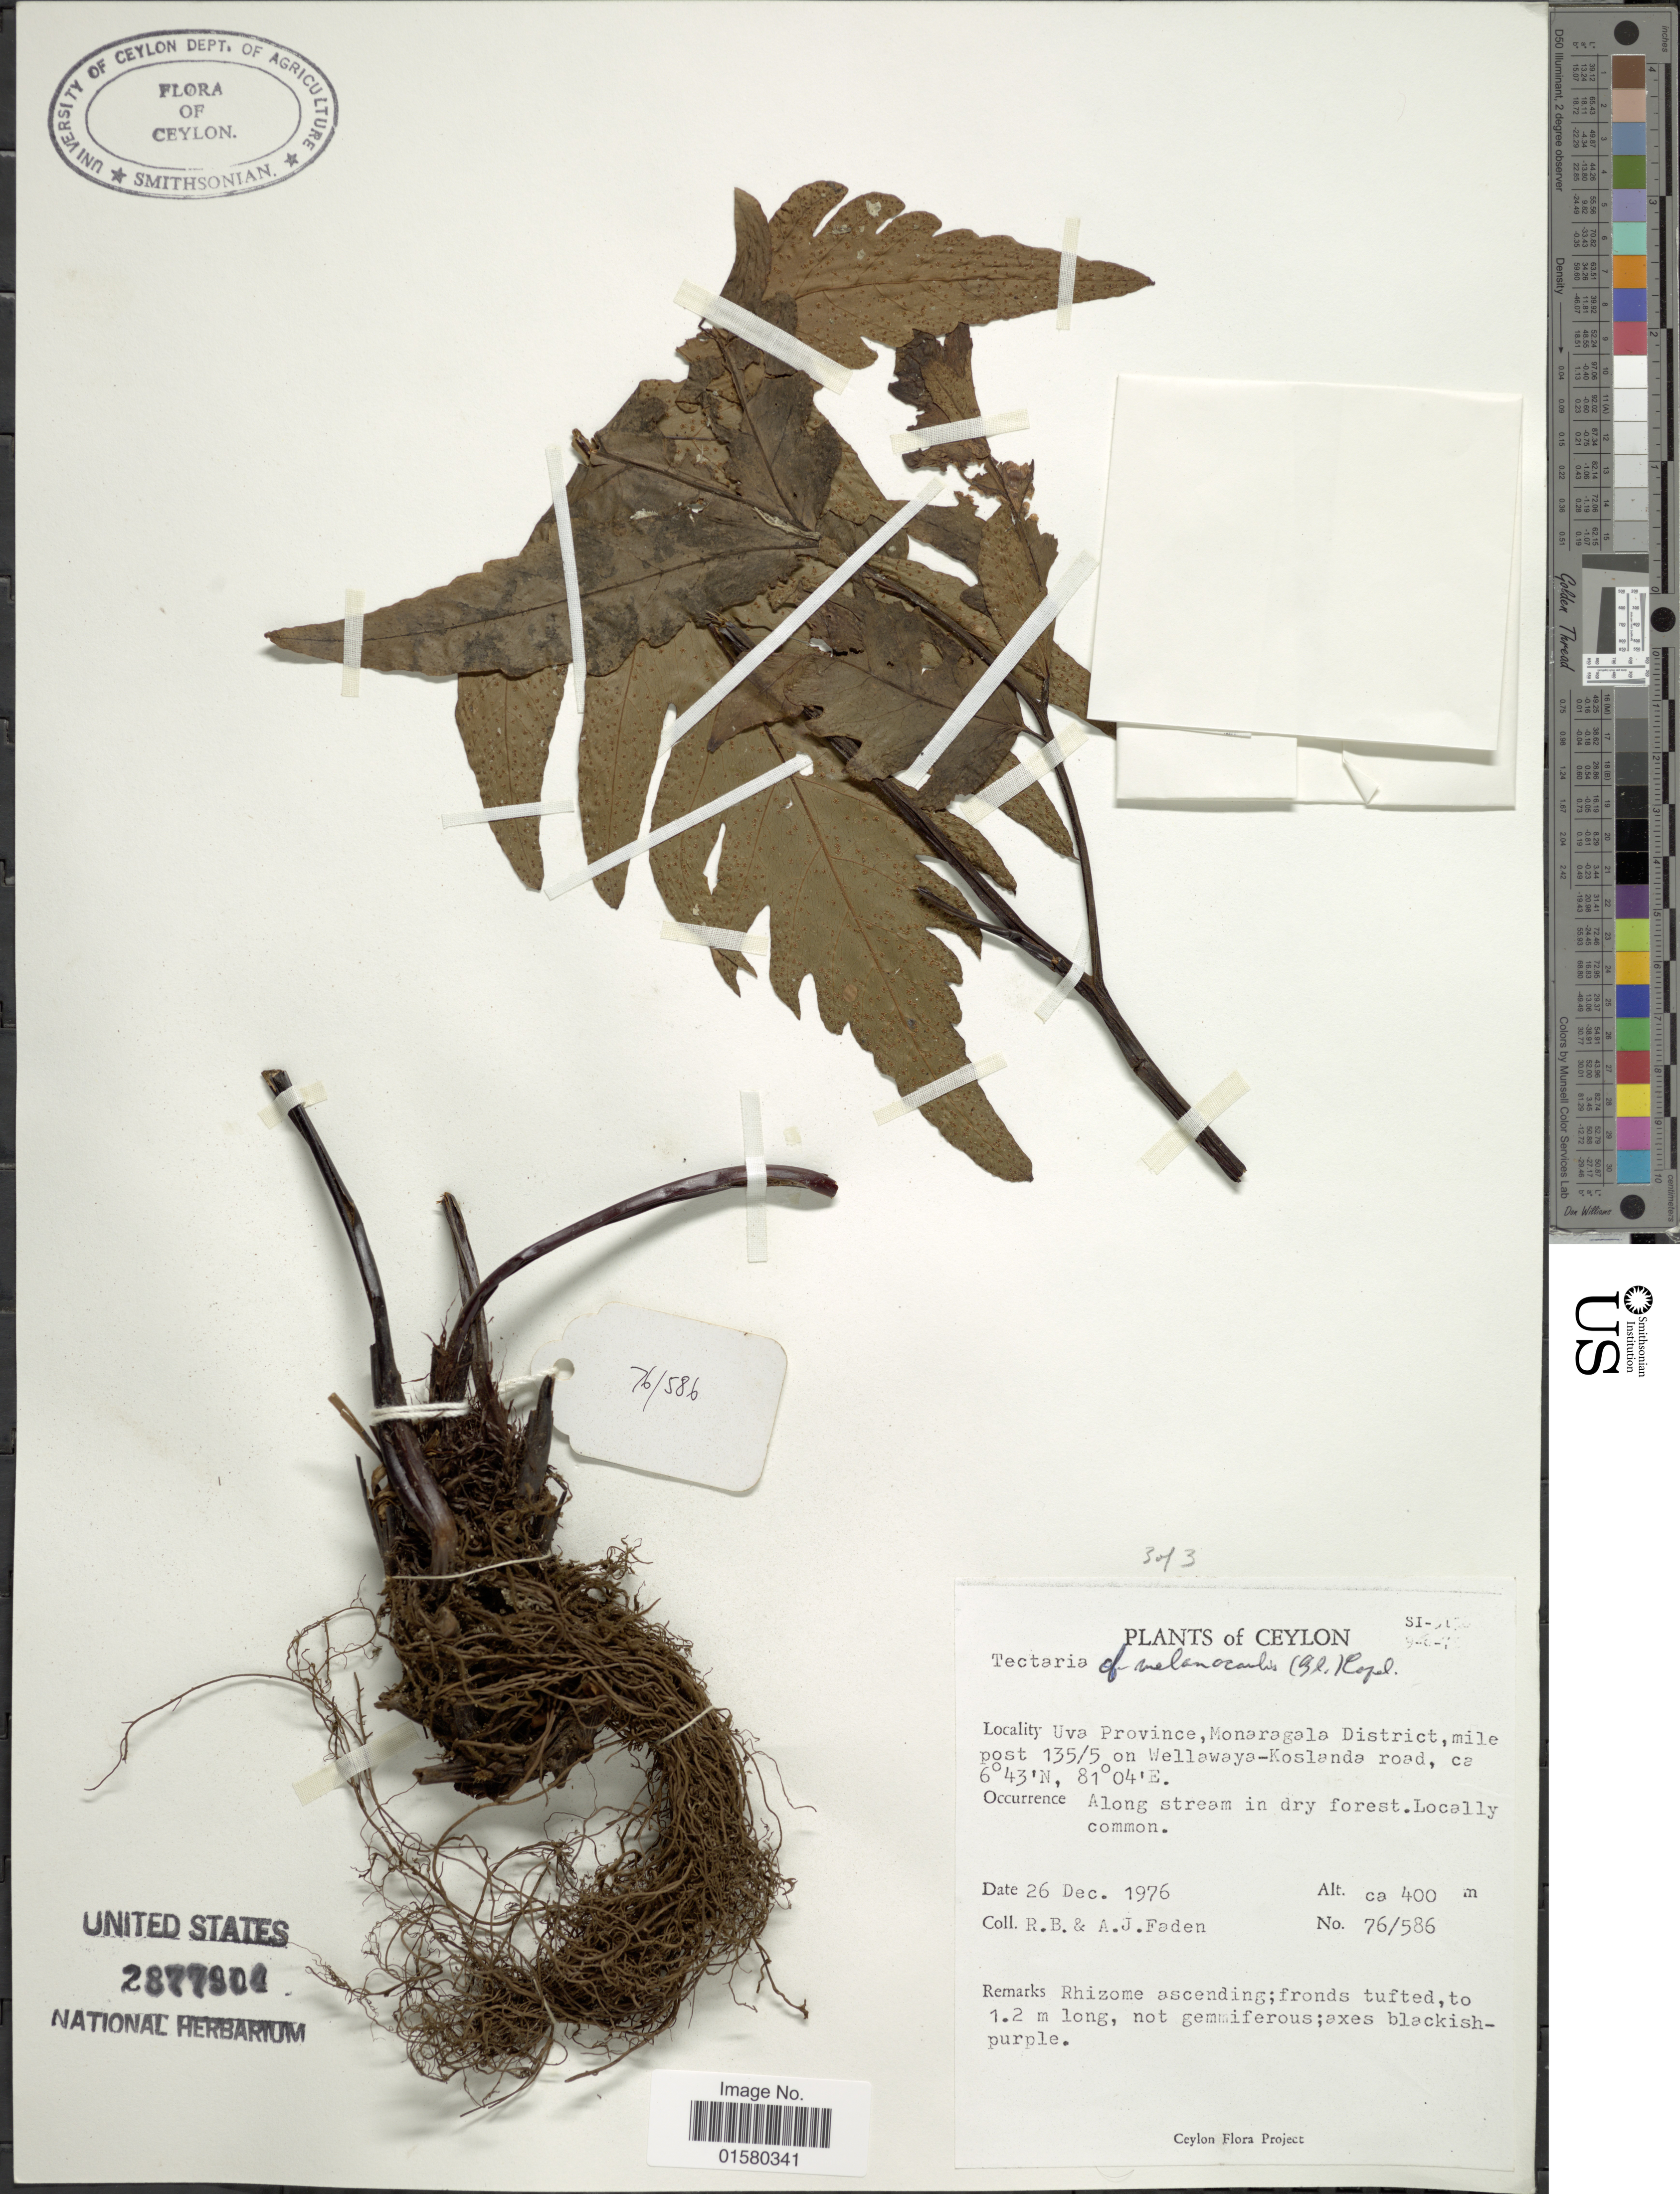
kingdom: Plantae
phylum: Tracheophyta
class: Polypodiopsida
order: Polypodiales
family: Tectariaceae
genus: Tectaria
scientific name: Tectaria melanocaulos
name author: (Bedd.) Copel.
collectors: R. B. Faden & A. J. Faden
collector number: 76/586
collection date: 1976-12-26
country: Sri Lanka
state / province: Uva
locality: Ceylon, Uva Province, Monaragala District, mile post 135/5 on Wellawaya-Koslanda road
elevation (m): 400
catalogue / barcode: US 2877904